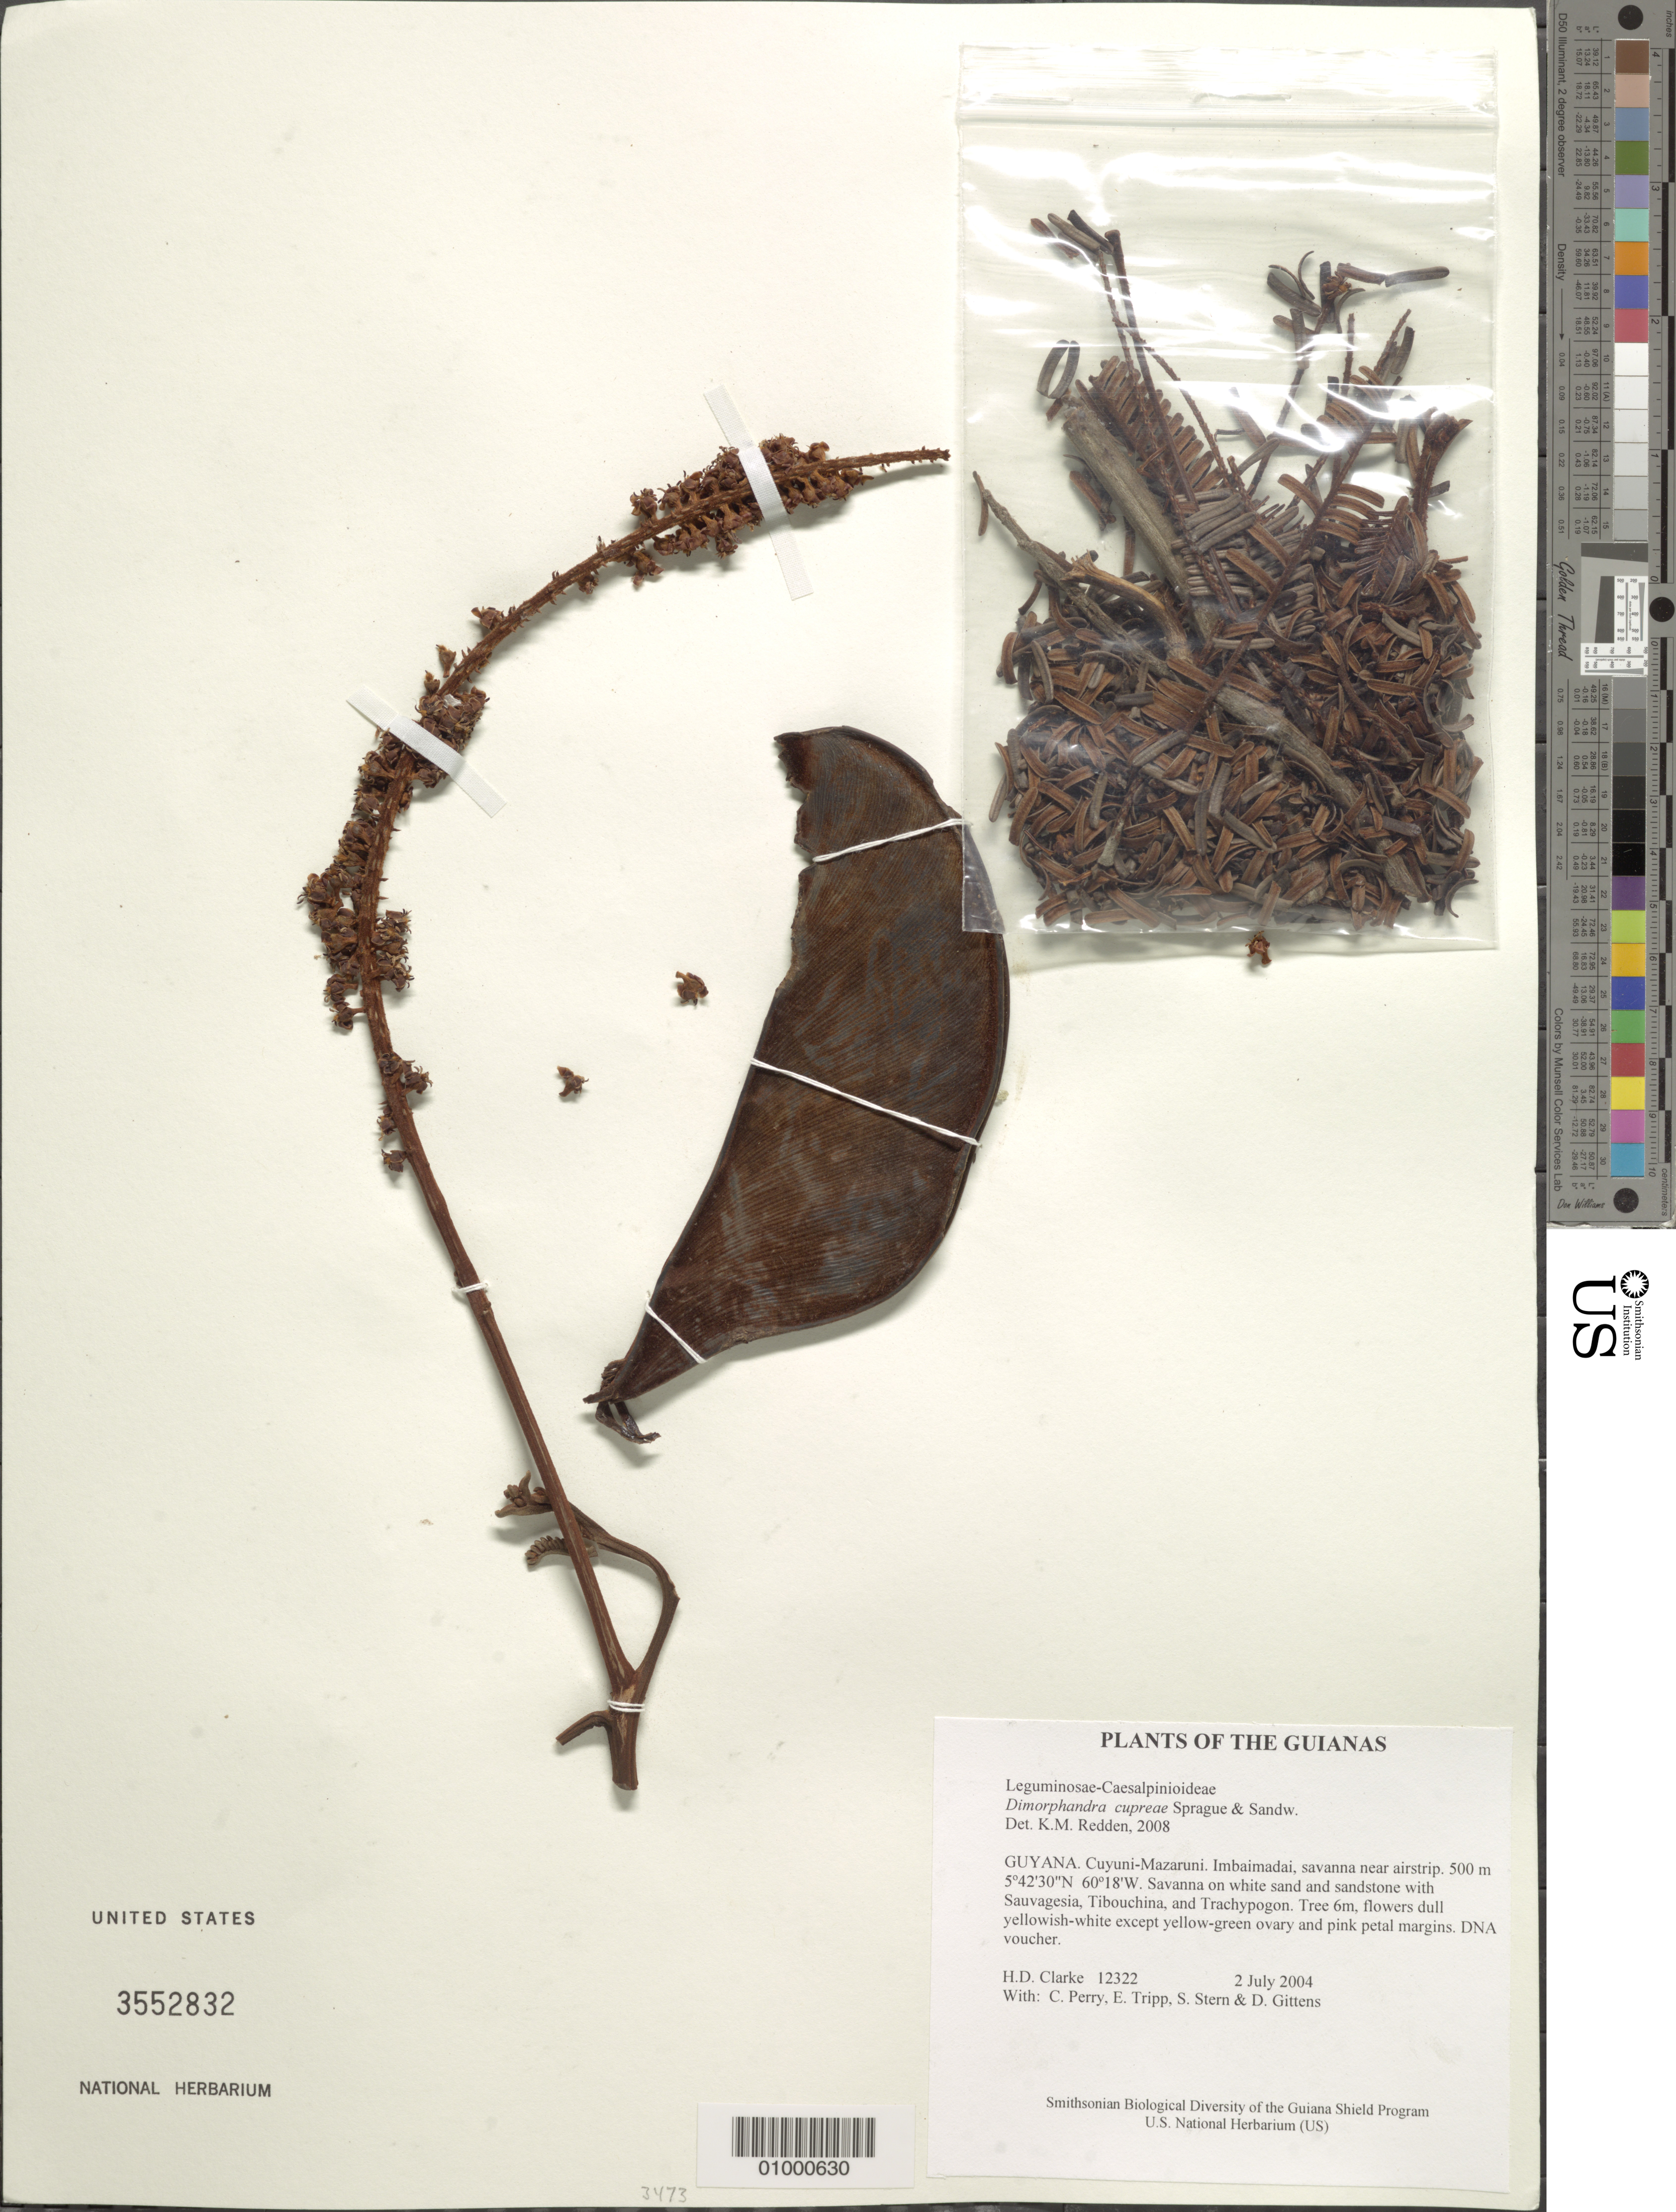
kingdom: Plantae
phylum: Tracheophyta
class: Magnoliopsida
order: Fabales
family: Fabaceae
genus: Dimorphandra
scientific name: Dimorphandra cuprea subsp. cuprea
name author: Sprague & Sandwith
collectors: H. D. Clarke, C. Perry, E. Tripp, S. R. Stern & D. Gittens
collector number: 12322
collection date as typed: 2 July 2004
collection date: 2004-07-02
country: Guyana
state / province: Cuyuni-Mazaruni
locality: Imbaimadai, savanna near airstrip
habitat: Savanna on white sand and sandstone with Sauvagesia, Tibouchina, and Trachypogon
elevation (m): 500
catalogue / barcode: US 3552832